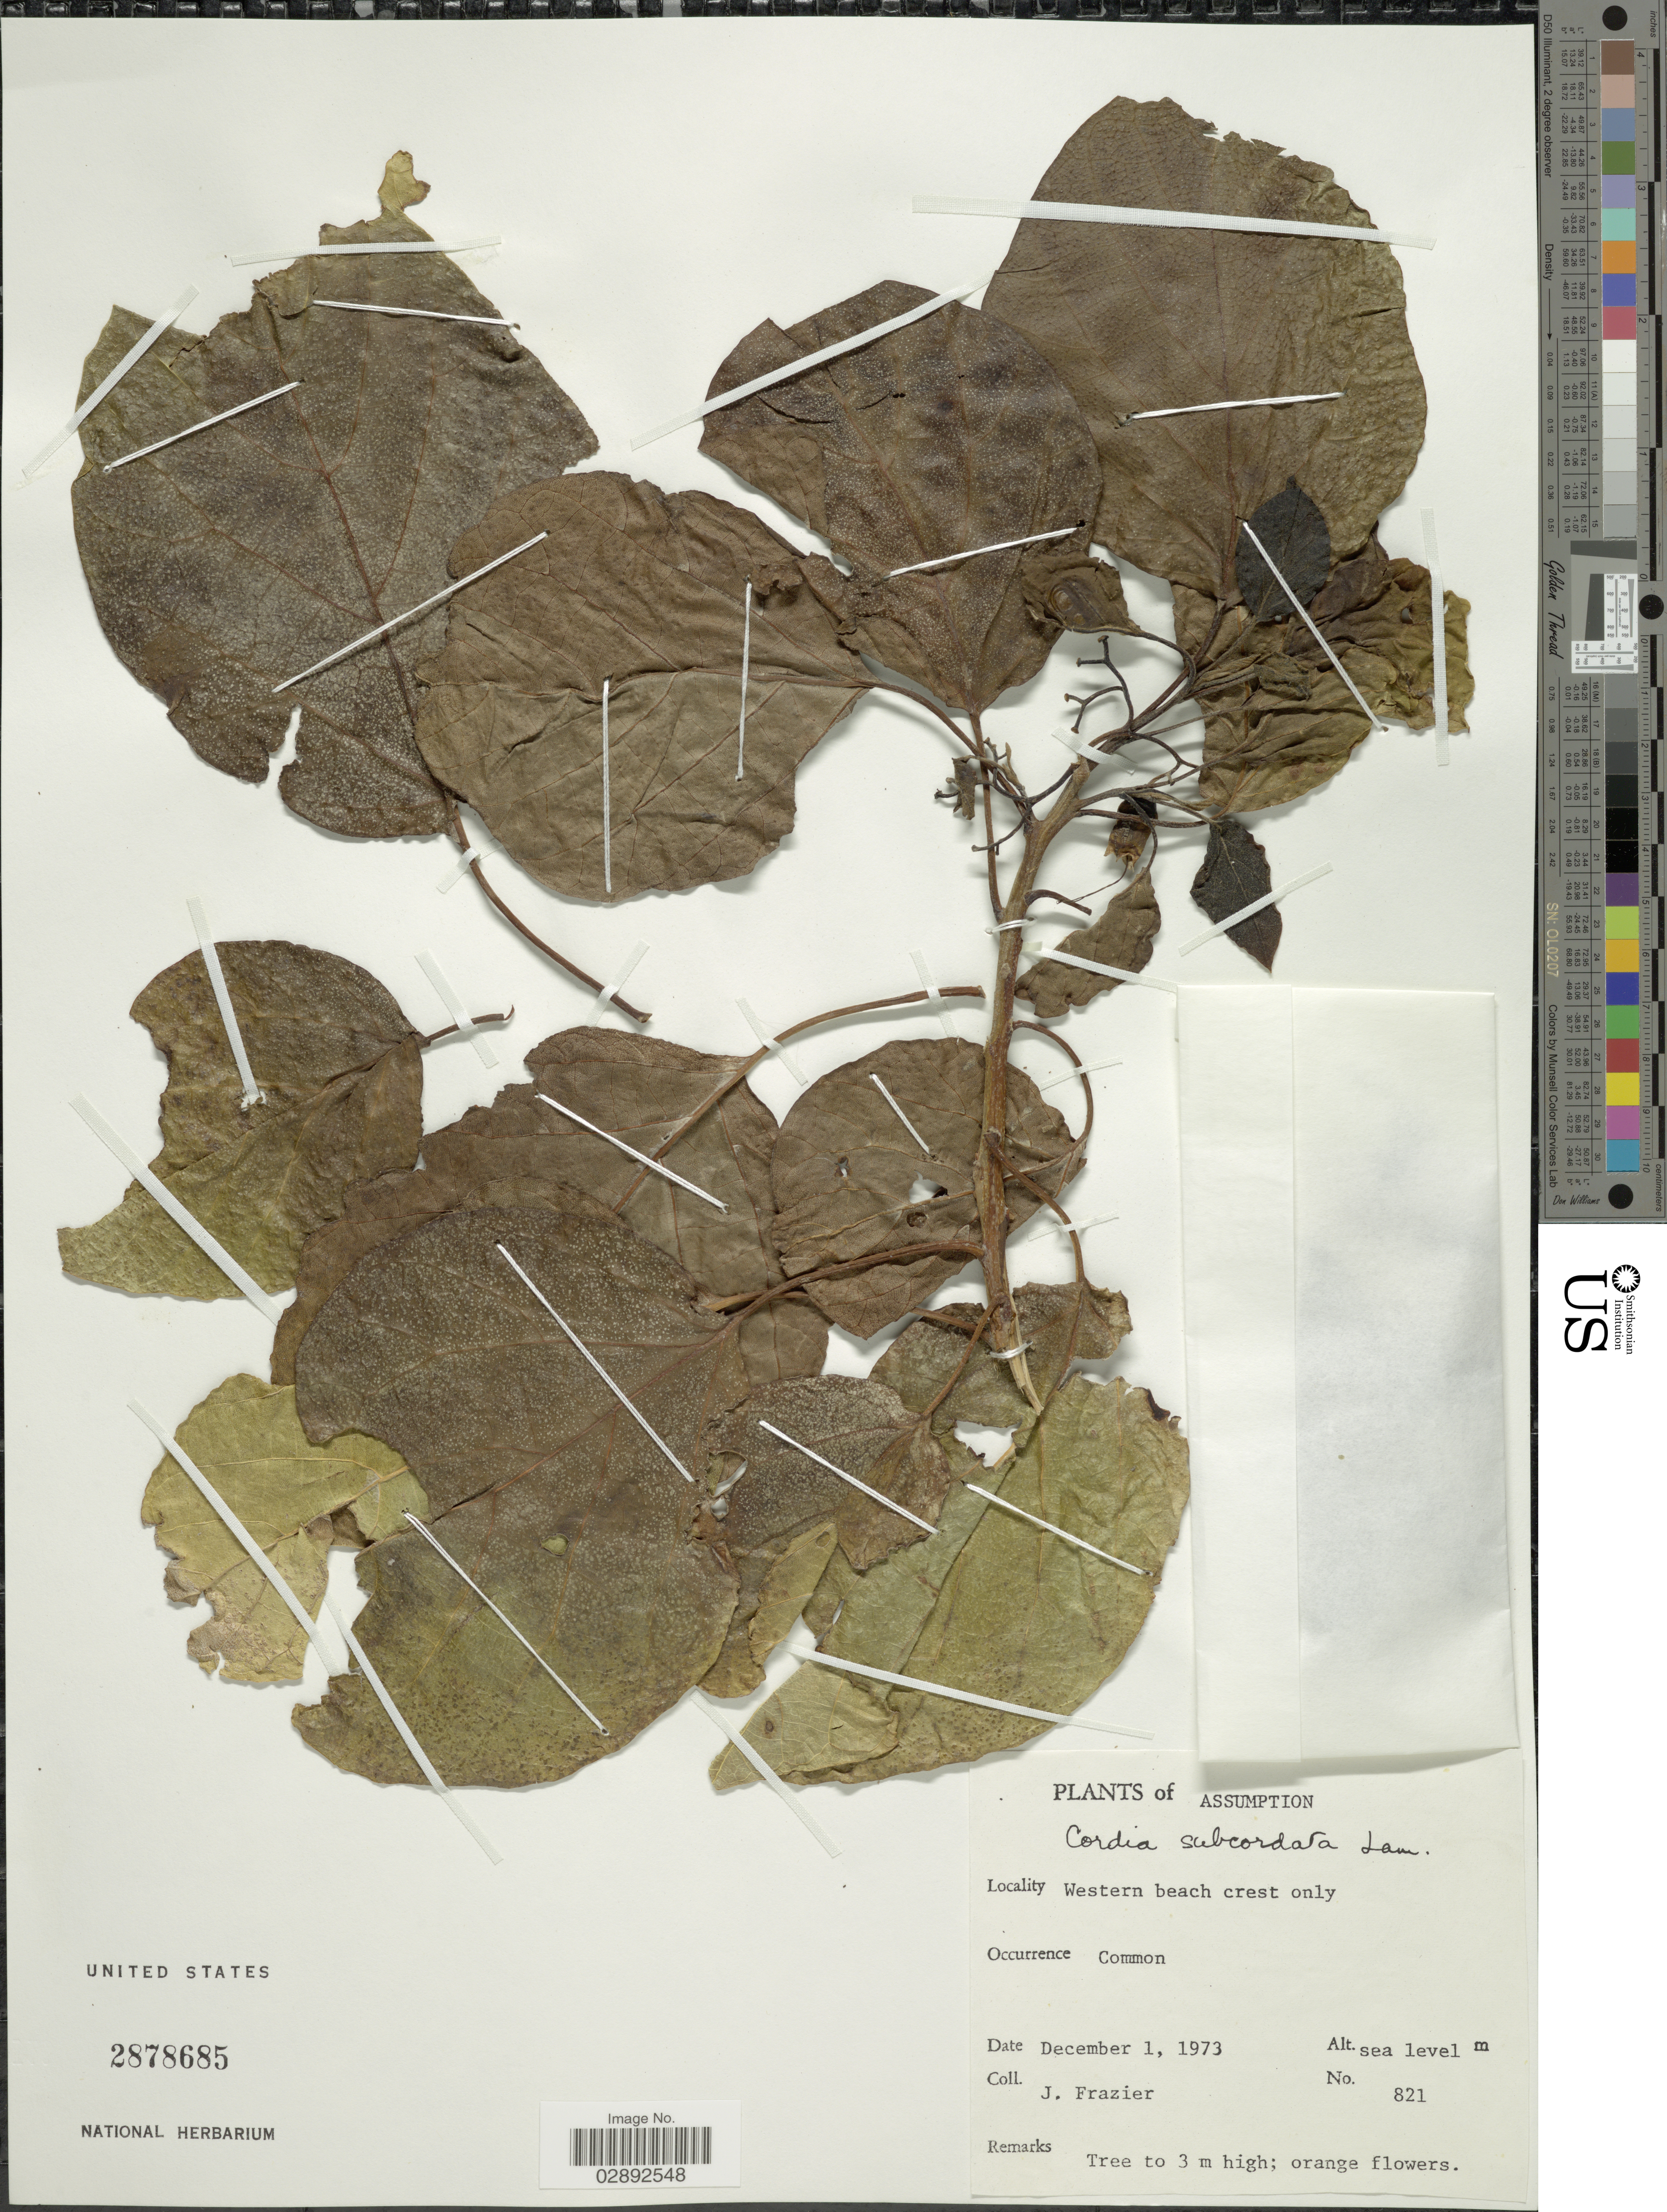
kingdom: Plantae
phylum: Tracheophyta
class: Magnoliopsida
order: Boraginales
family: Cordiaceae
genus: Cordia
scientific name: Cordia subcordata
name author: Lam.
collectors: J. Frazier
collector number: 821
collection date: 1973-12-01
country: Seychelles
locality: Assumption. Western beach crest only.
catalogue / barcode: US 2878685